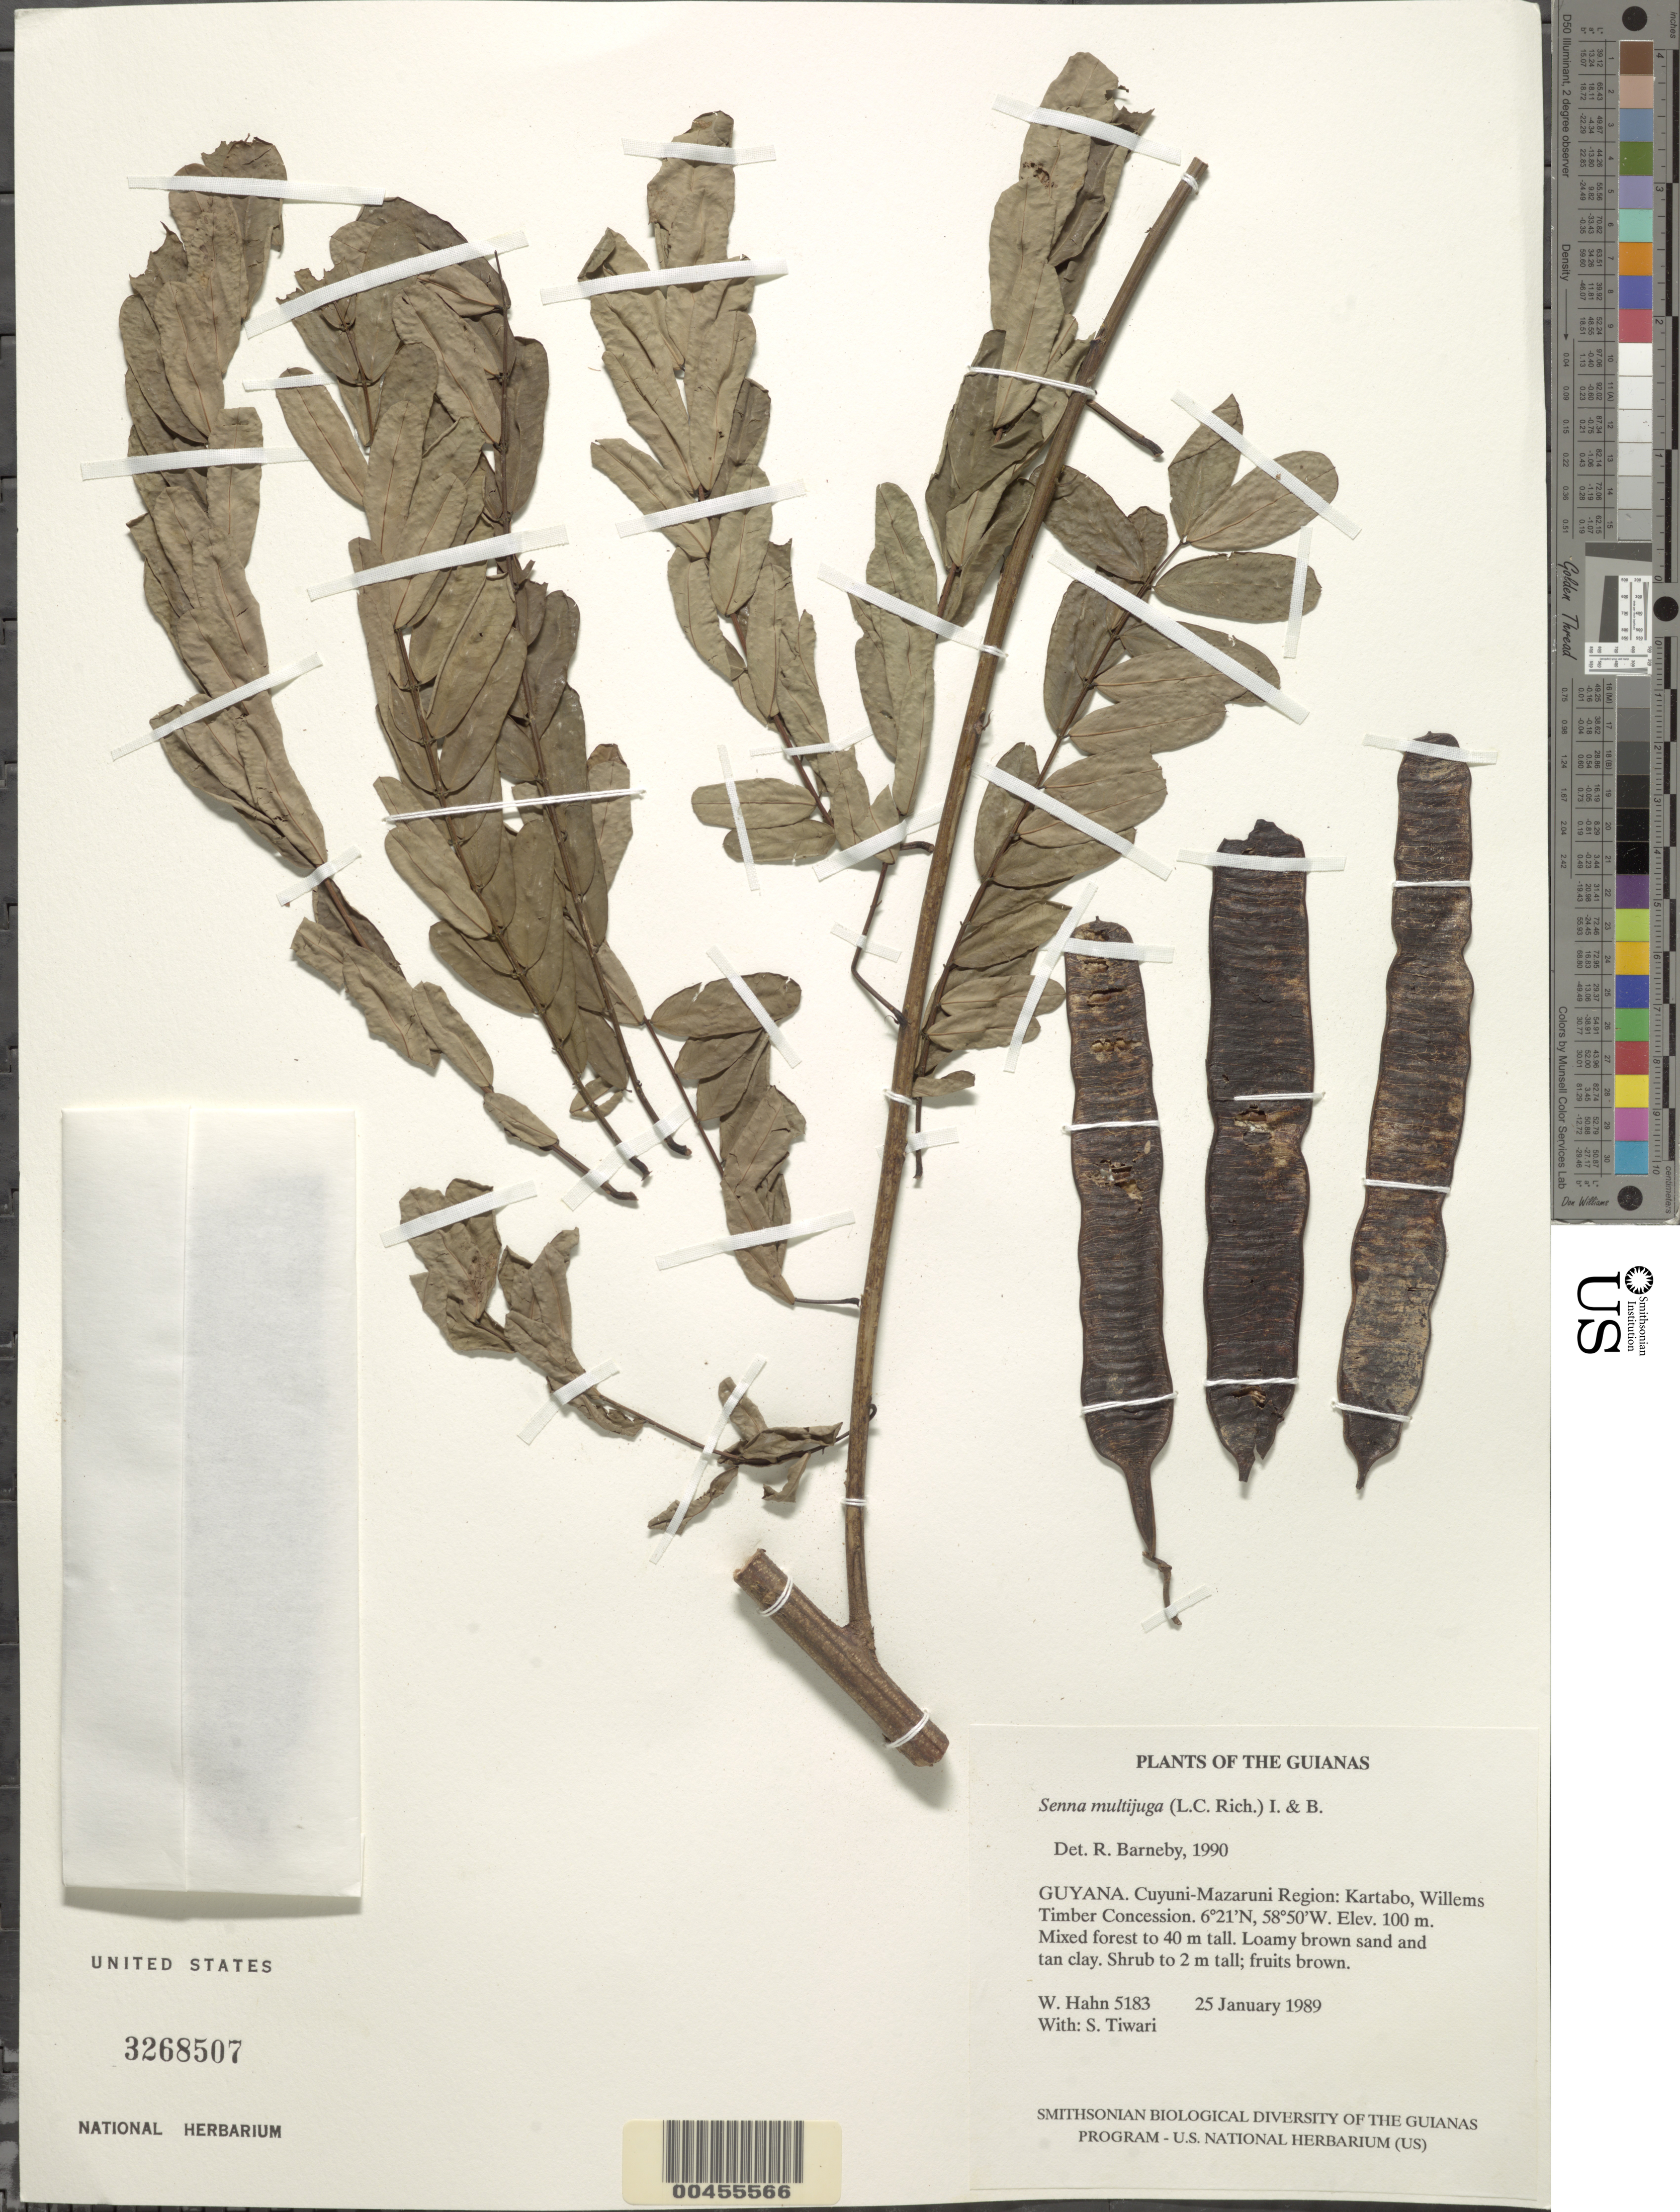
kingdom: Plantae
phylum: Tracheophyta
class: Magnoliopsida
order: Fabales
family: Fabaceae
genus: Senna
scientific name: Senna multijuga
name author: (Rich.) H.S. Irwin & Barneby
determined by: Barneby, Rupert C., (NY)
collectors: W. Hahn & S. Tiwari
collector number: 5183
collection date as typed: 25 January 1989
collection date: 1989-01-25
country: Guyana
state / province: Cuyuni-Mazaruni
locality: Kartabo, Willems Timber concession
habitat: Mixed forest to 40 m tall. Loamy brown sand and tan clay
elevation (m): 100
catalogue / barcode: US 3268507